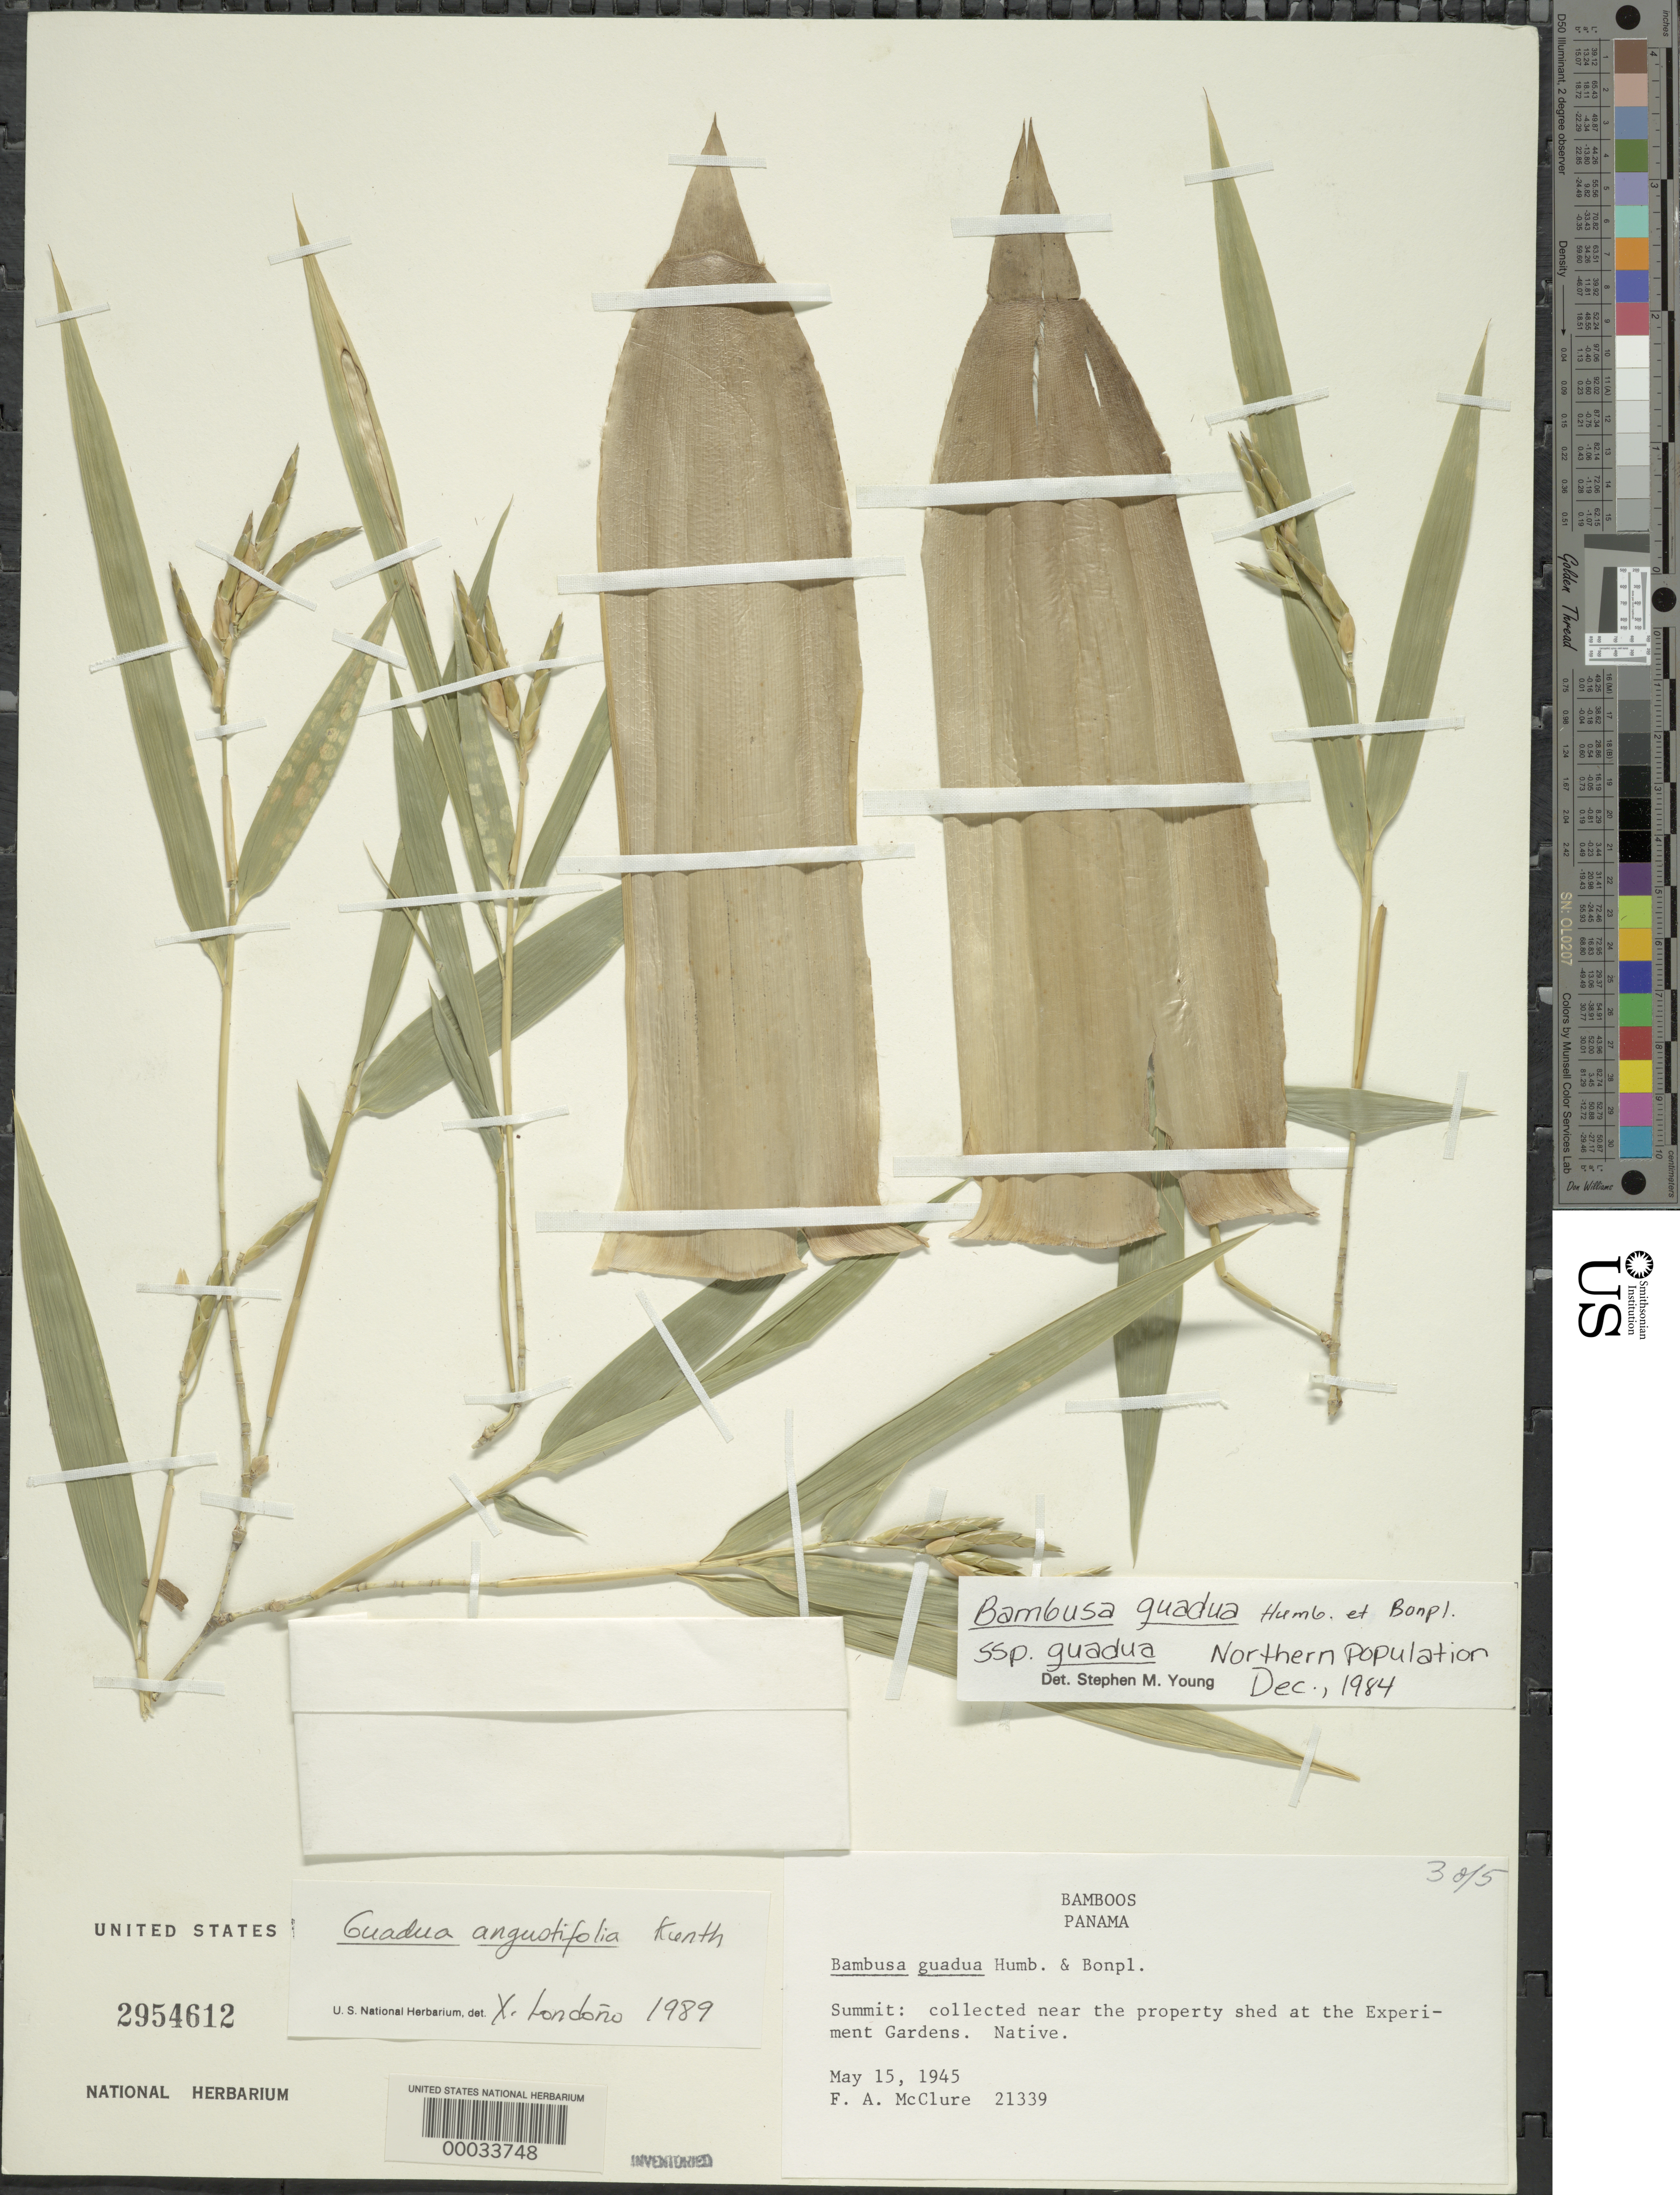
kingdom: Plantae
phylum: Tracheophyta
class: Liliopsida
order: Poales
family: Poaceae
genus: Guadua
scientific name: Guadua angustifolia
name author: Kunth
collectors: F. A. McClure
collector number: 21339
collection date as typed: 15 May 1945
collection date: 1945-05-15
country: Panama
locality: Near the property shed at the Experimental Gardens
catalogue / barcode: US 2954612